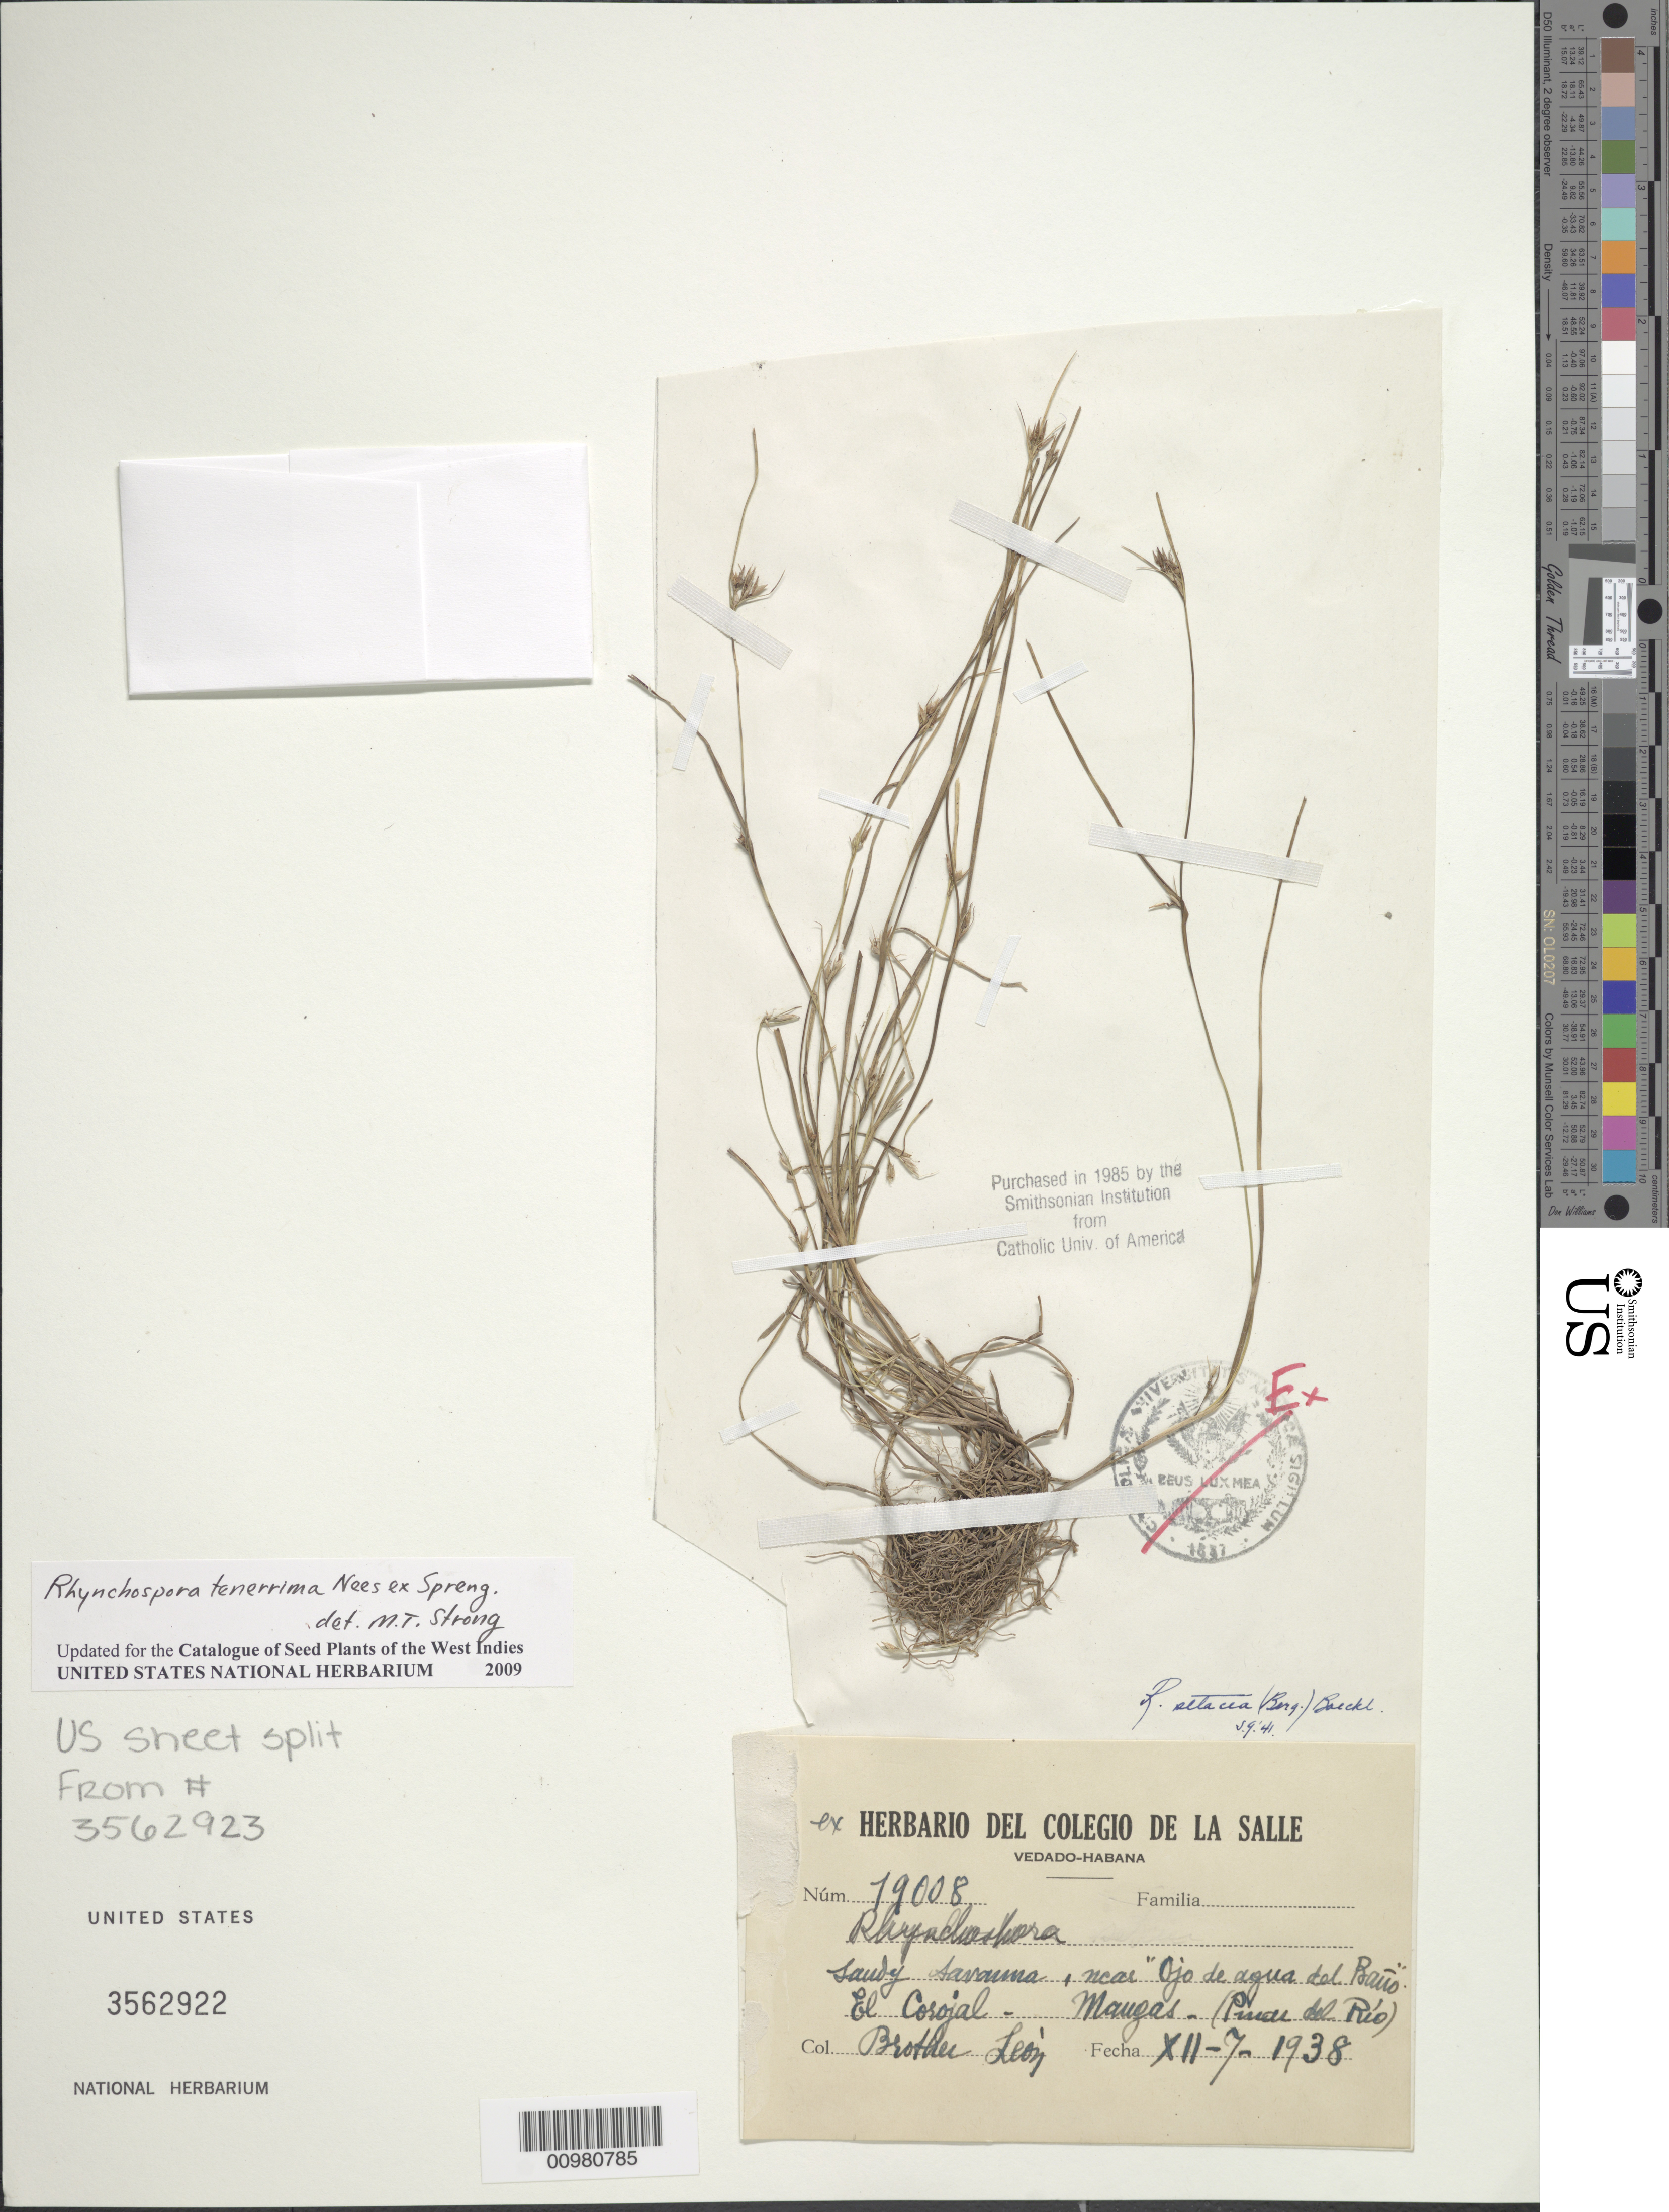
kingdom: Plantae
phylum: Tracheophyta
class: Liliopsida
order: Poales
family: Cyperaceae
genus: Rhynchospora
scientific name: Rhynchospora tenerrima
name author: Nees ex Spreng.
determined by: Strong, M. T., (US), Smithsonian Institution - National Museum of Natural History (UNITED STATES)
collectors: Bro. León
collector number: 19008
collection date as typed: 07 Dec 1938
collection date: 1938-12-07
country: Cuba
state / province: Pinar del Rio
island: Cuba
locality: near Ojo de agua del Baño, El Corojal--Maugas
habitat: sandy savanna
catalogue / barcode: US 3562922